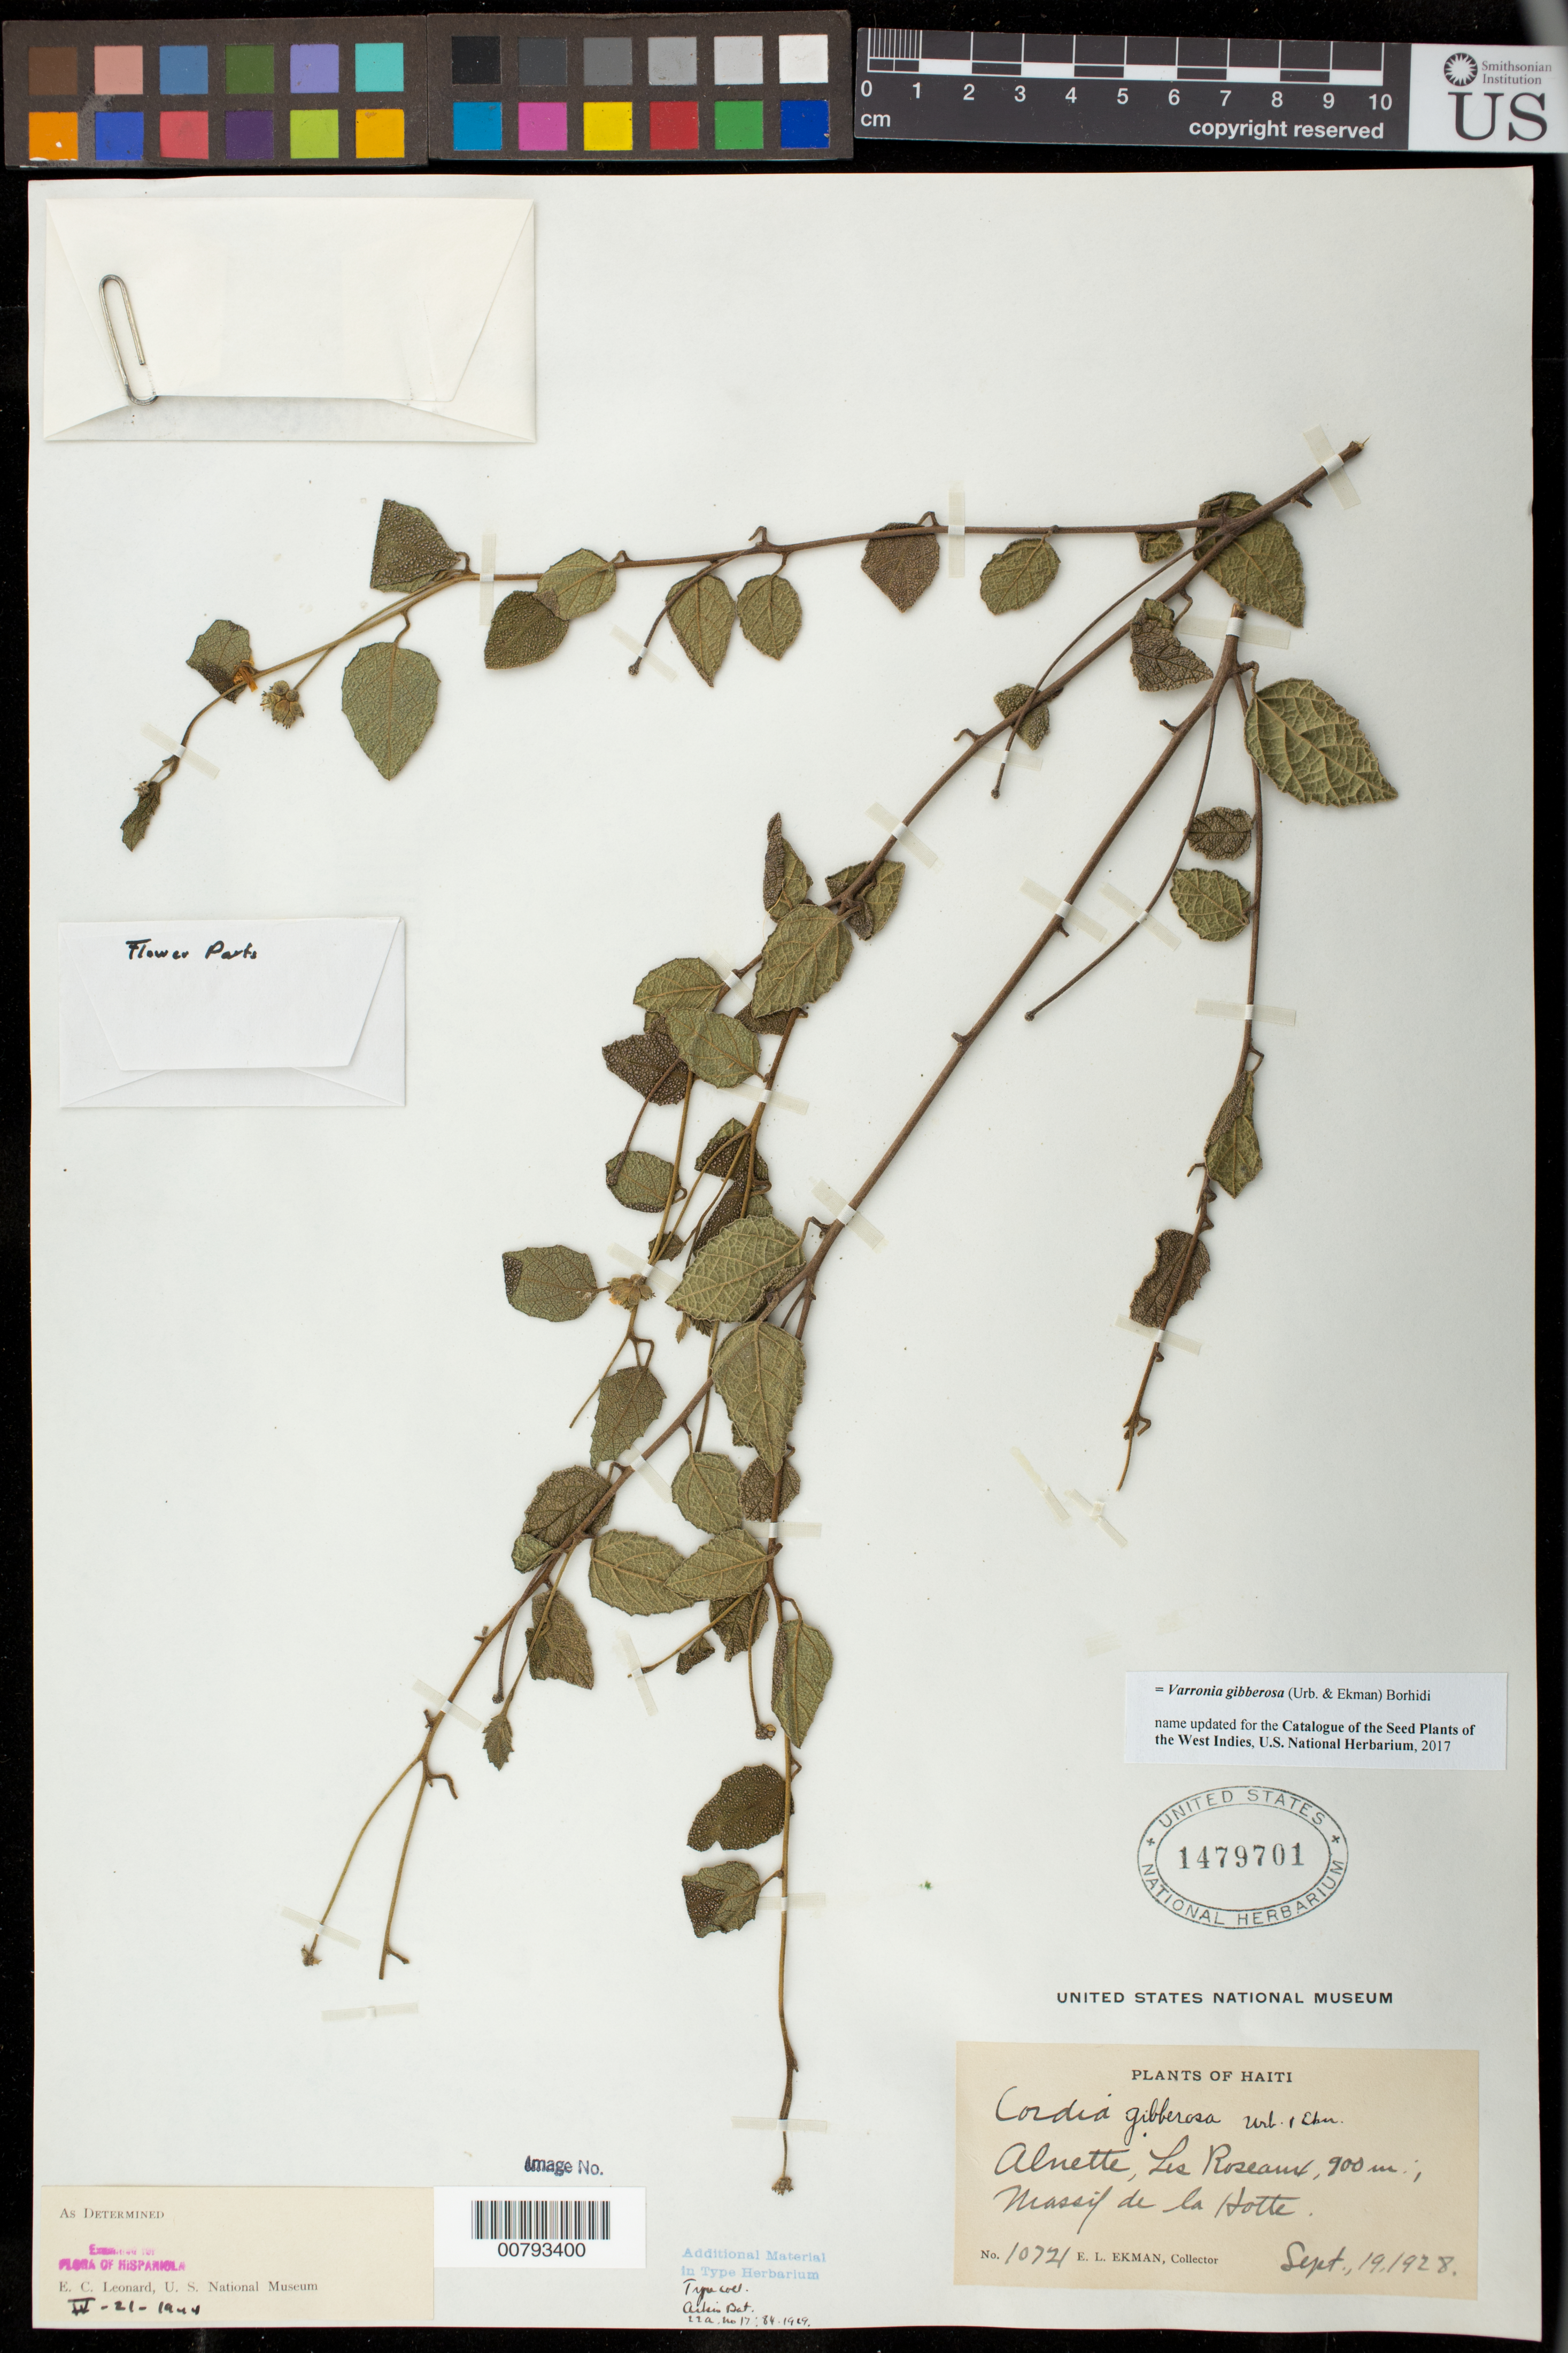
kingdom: Plantae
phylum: Tracheophyta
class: Magnoliopsida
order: Boraginales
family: Cordiaceae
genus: Cordia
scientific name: Cordia gibberosa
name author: Urb. & Ekman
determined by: Leonard, Emery C., (US)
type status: Isotype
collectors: E. L. Ekman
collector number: H 10721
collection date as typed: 19 Sep 1928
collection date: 1928-09-19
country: Haiti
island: Hispaniola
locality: Alnette, Les Roseaux, Massif de la Hotte.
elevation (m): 900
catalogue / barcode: US 1479701